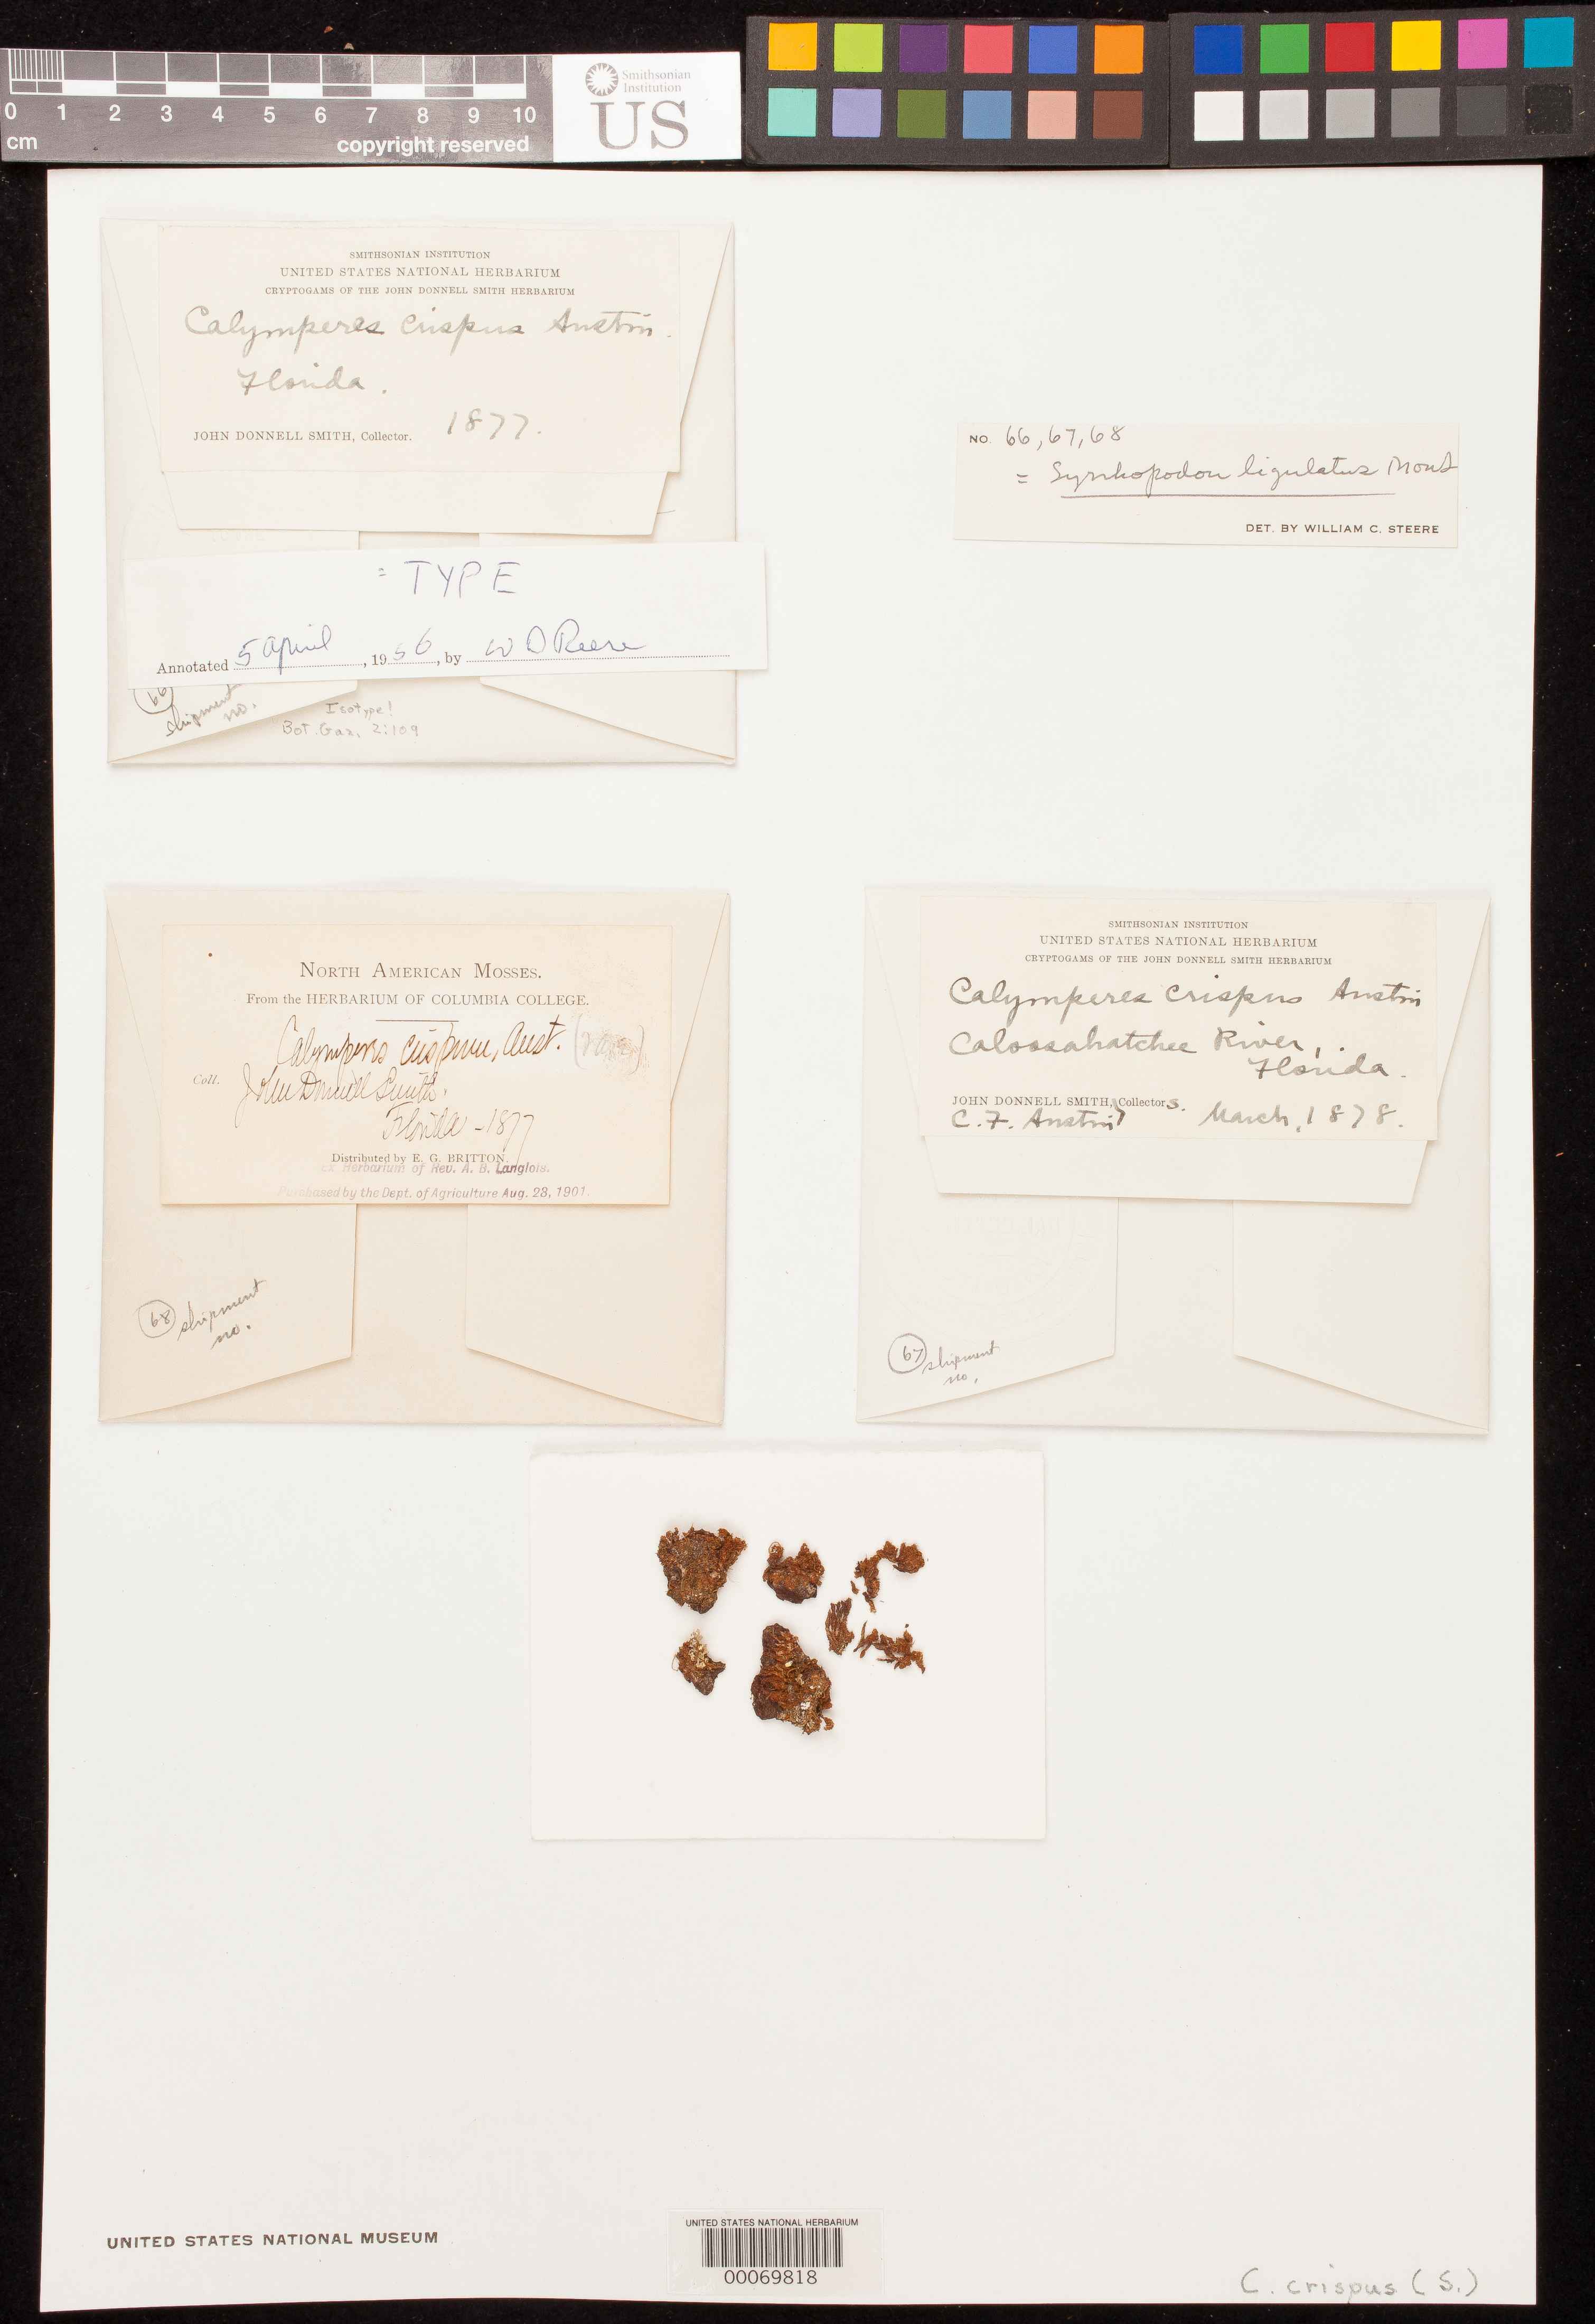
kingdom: Plantae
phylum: Bryophyta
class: Bryopsida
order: Dicranales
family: Calymperaceae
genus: Calymperes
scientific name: Calymperes crispus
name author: Austin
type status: Isotype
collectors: J. Donnell Smith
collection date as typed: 1877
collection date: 1877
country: United States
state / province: Florida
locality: Calossahatchee River.